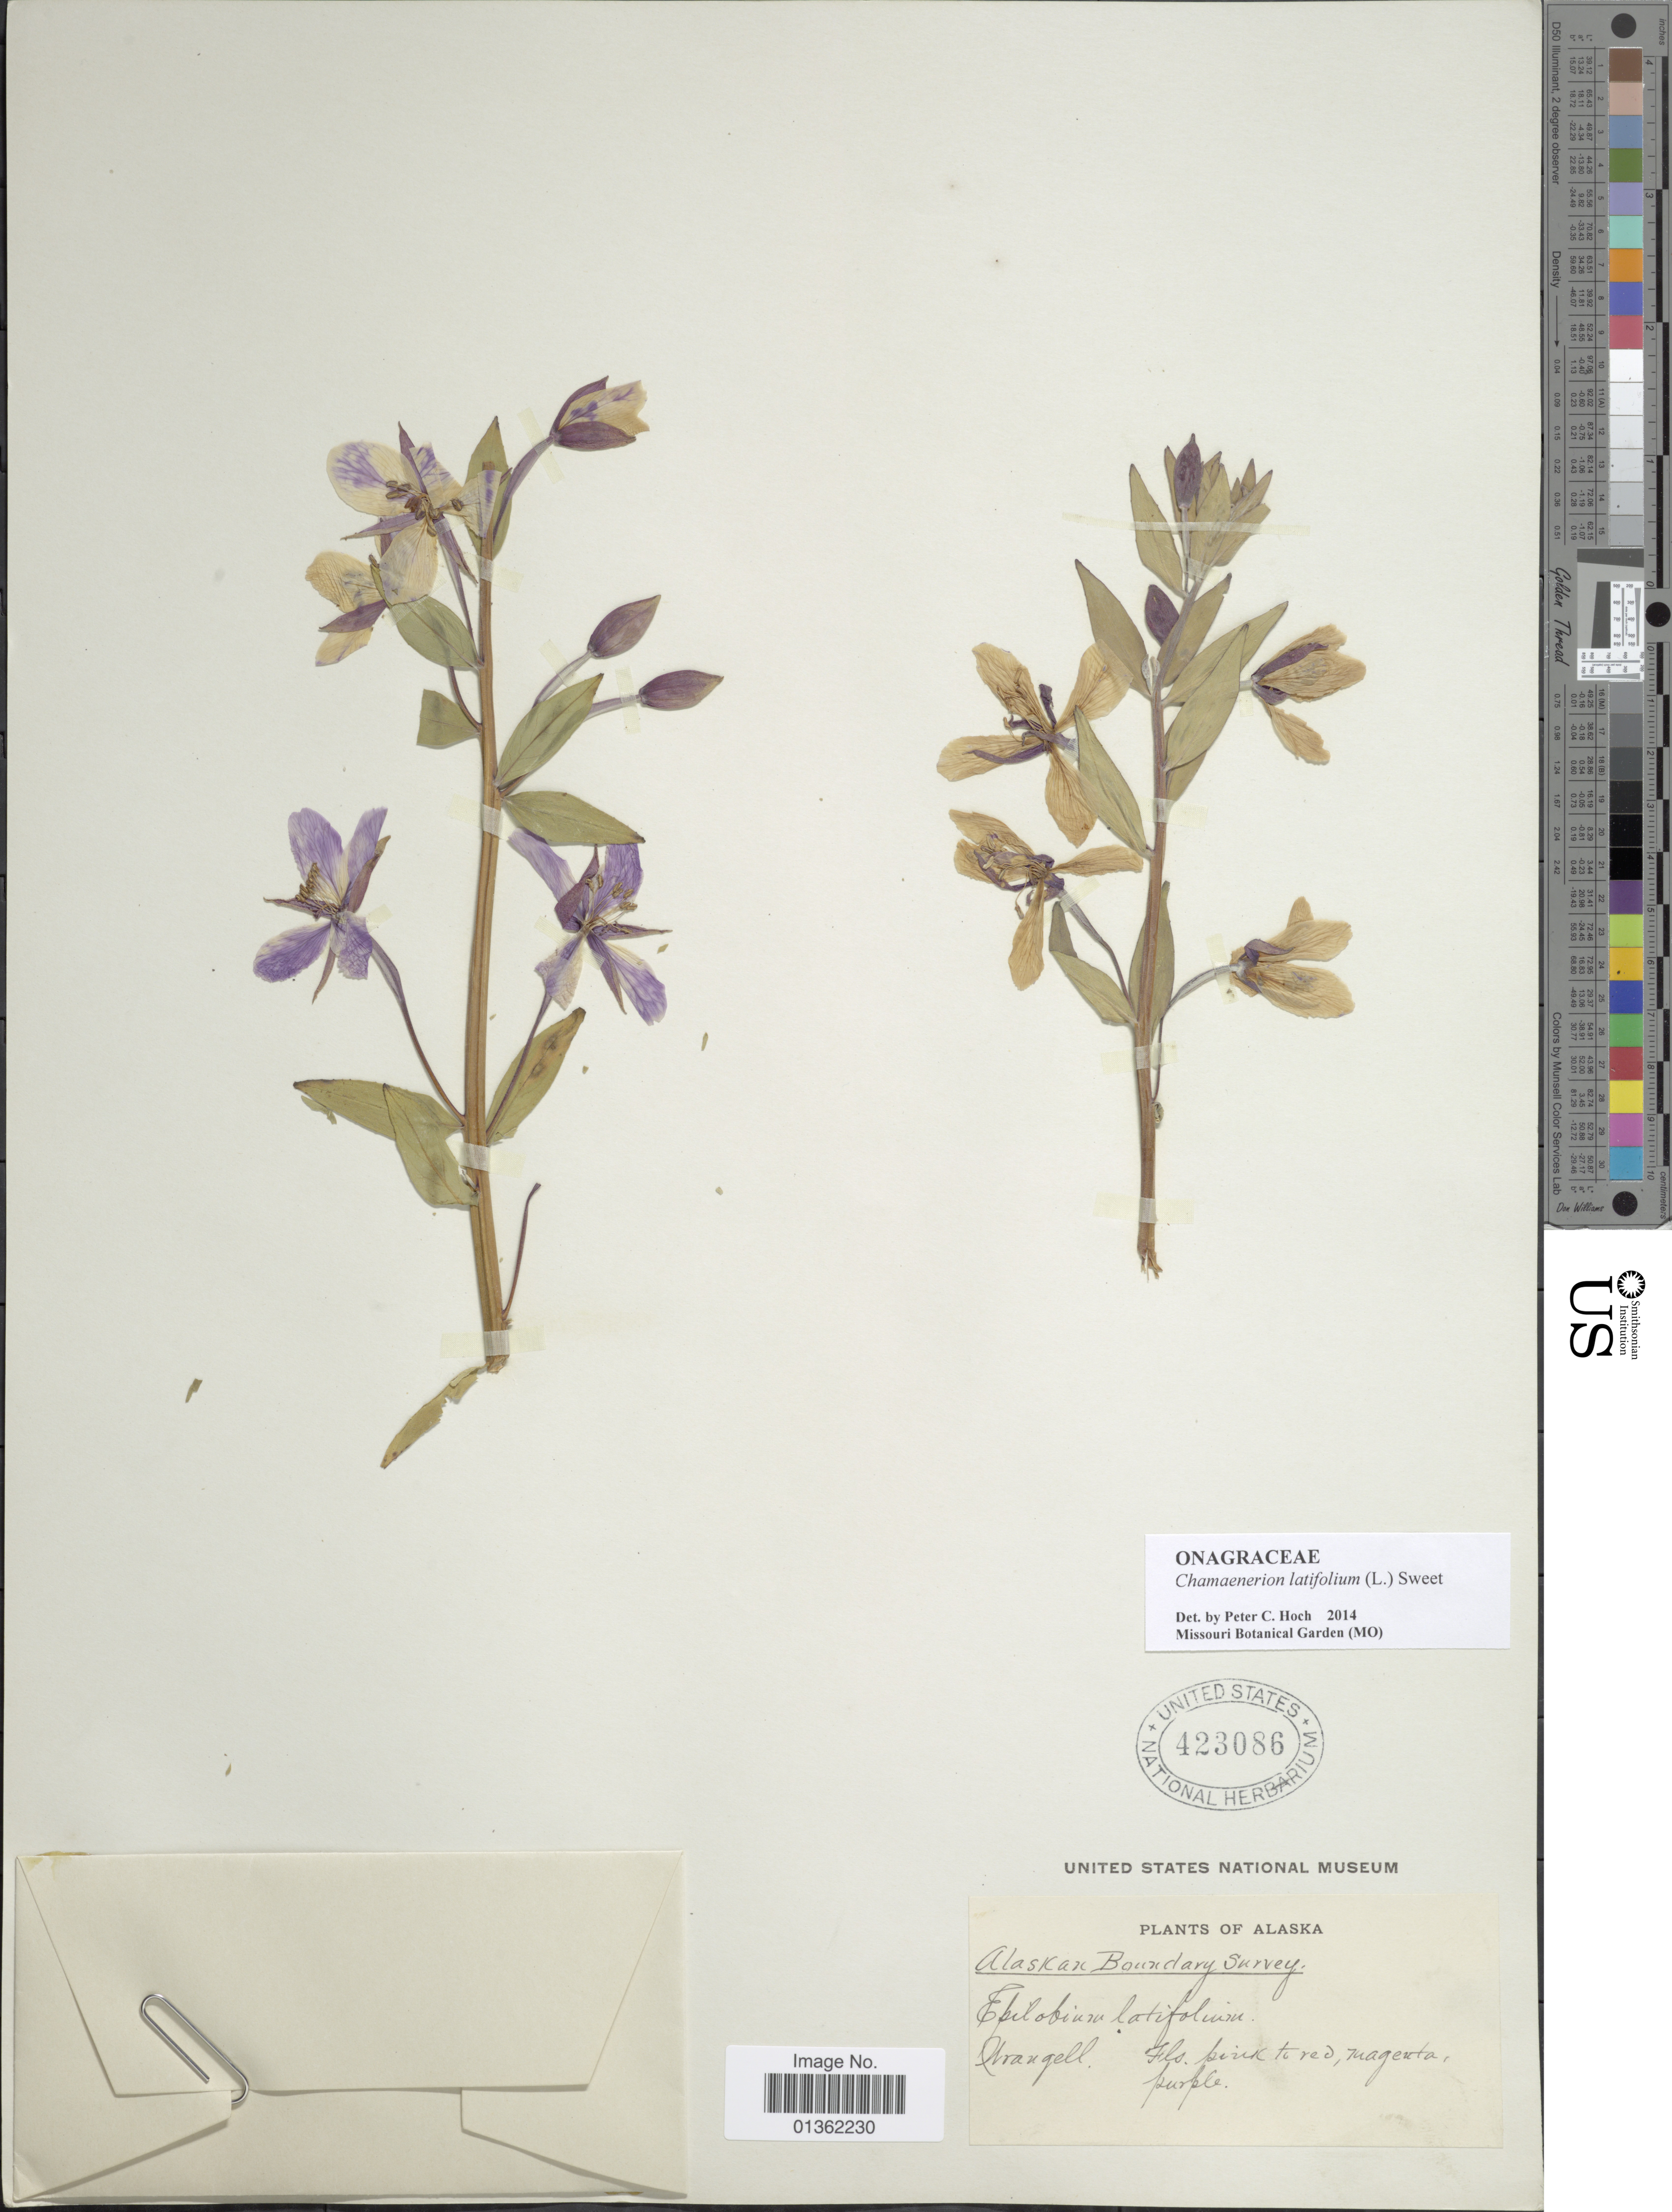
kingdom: Plantae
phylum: Tracheophyta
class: Magnoliopsida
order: Myrtales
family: Onagraceae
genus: Chamaenerion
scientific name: Chamaenerion latifolium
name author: (L.) Th. Fr. & Lange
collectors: Wrangell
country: United States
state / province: Alaska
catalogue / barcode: US 423086